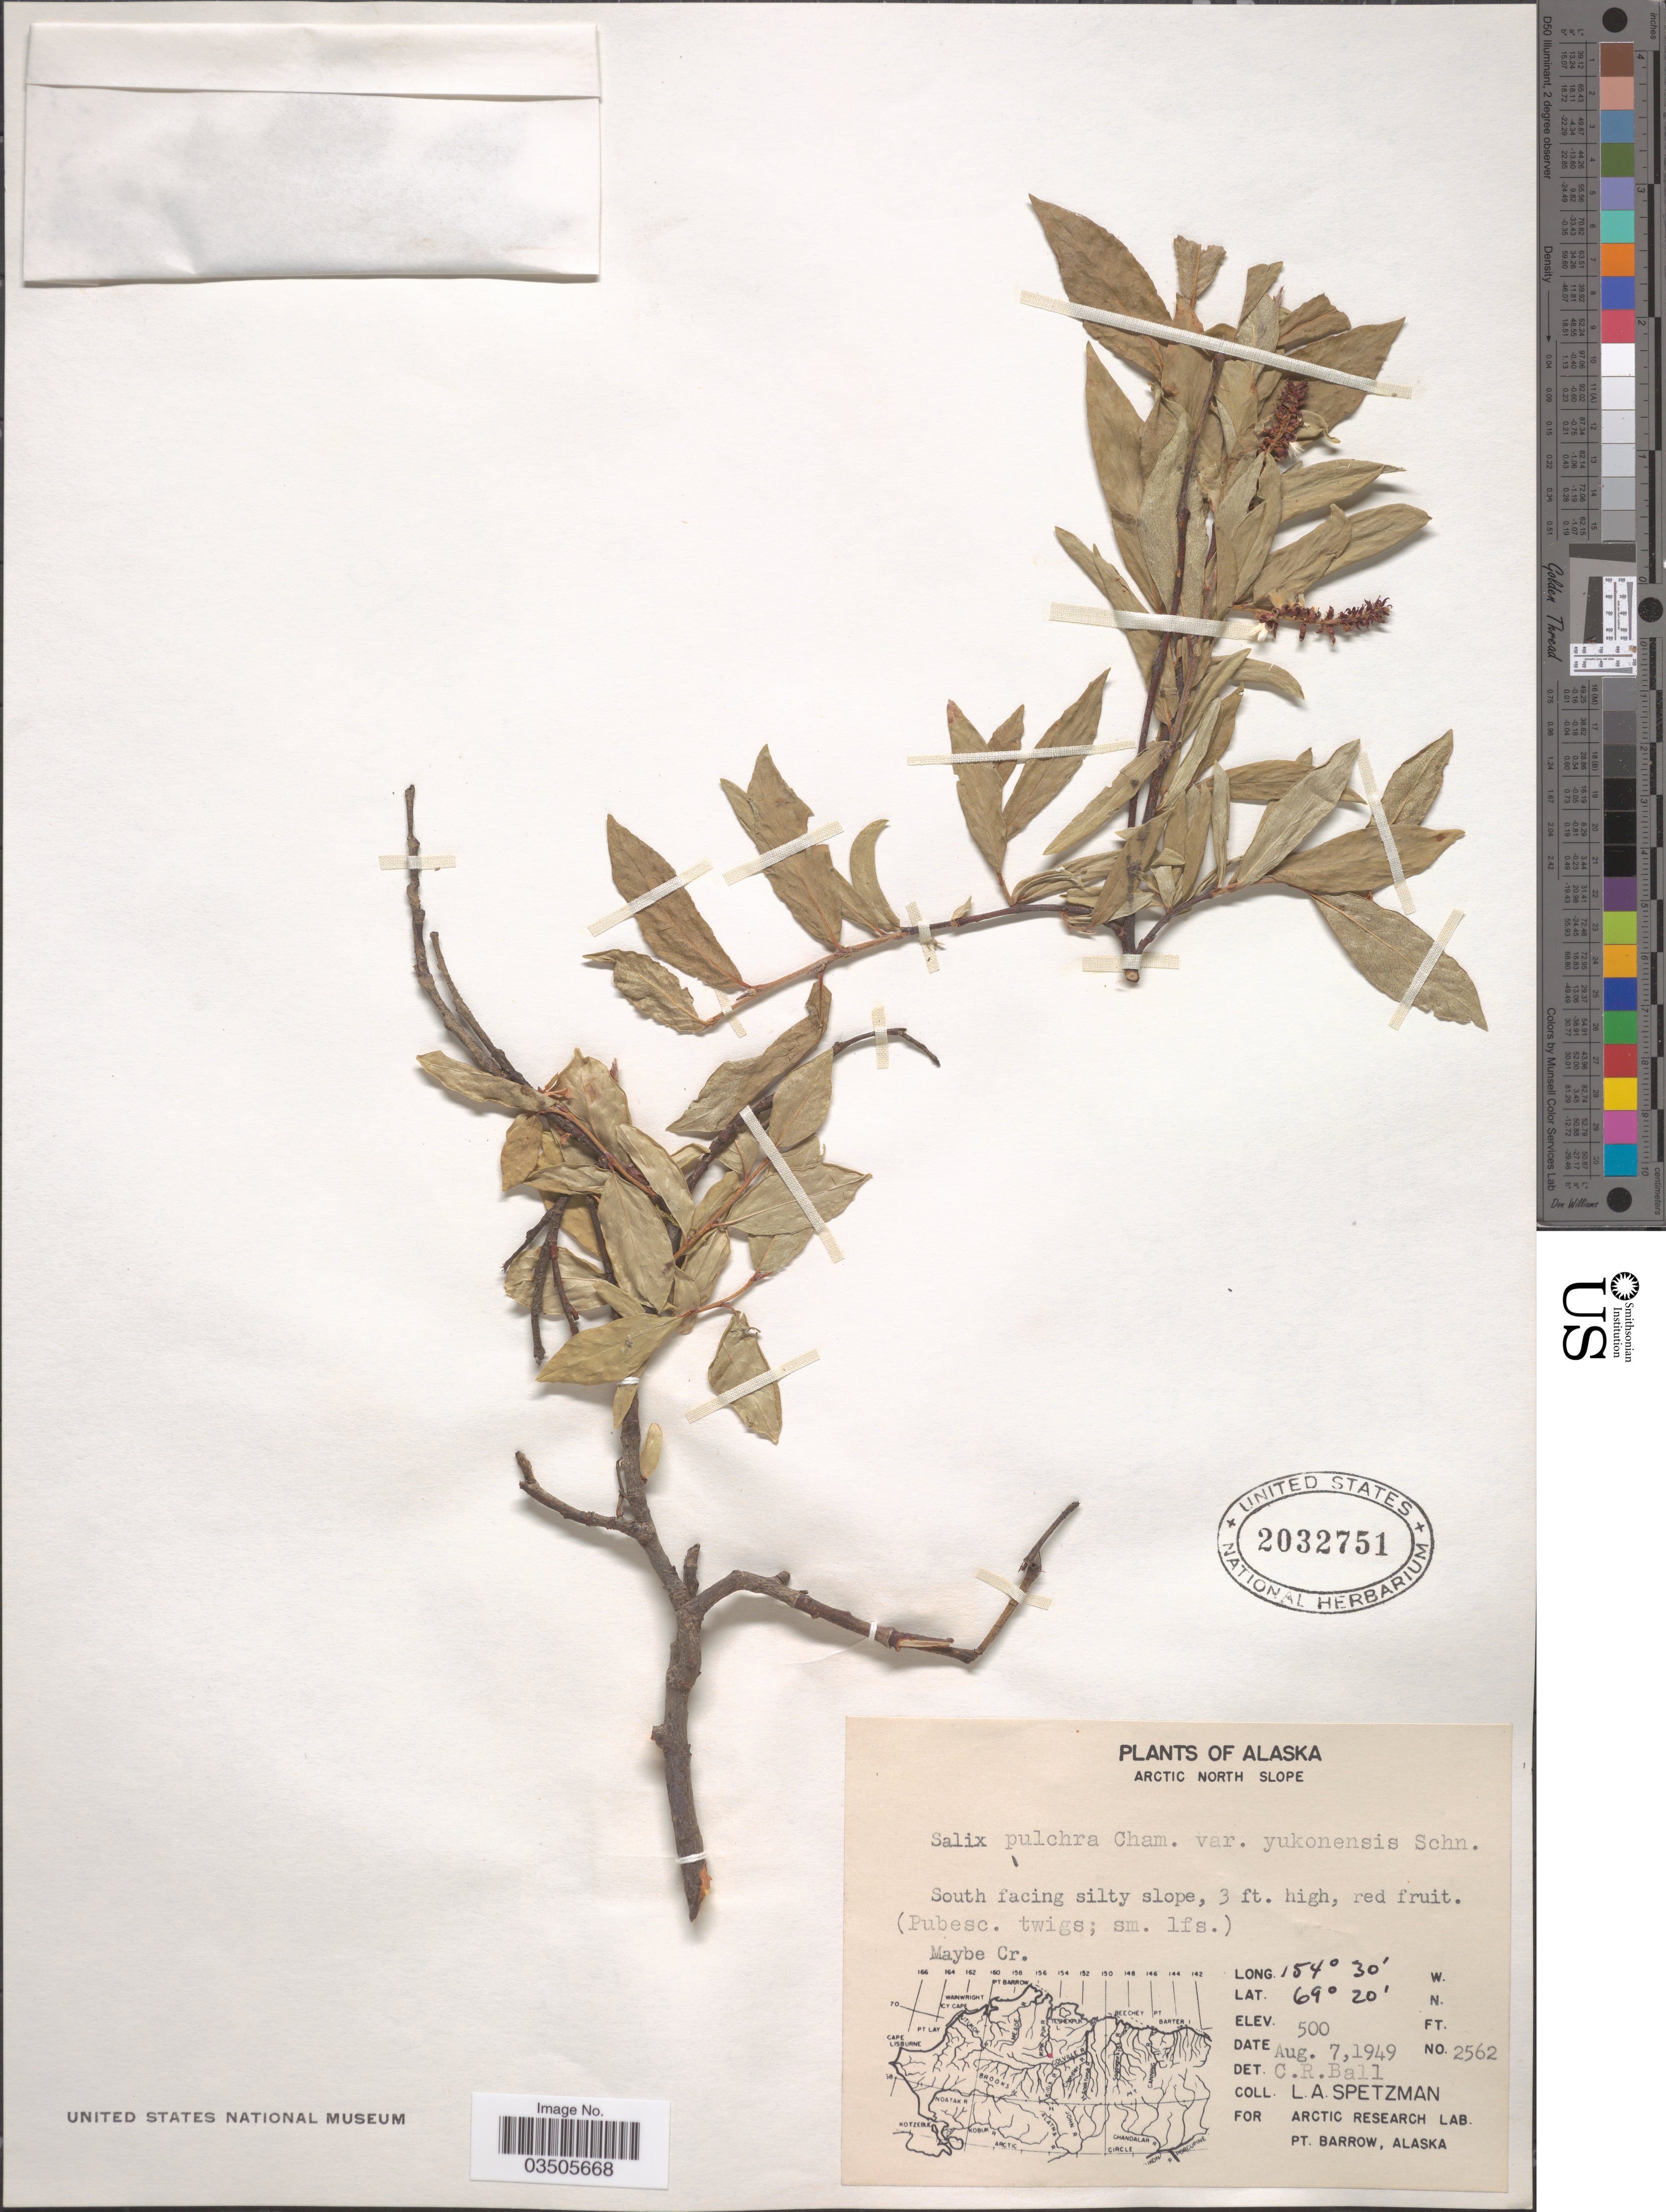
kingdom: Plantae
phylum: Tracheophyta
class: Magnoliopsida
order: Malpighiales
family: Salicaceae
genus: Salix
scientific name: Salix pulchra var. yukonensis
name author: C.K. Schneid.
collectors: L. Spetzman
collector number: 2562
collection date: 1949-08-07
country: United States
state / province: Alaska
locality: Arctic North Slope. South facing silty slope. Maybe Cr.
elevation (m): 152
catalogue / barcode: US 2032751